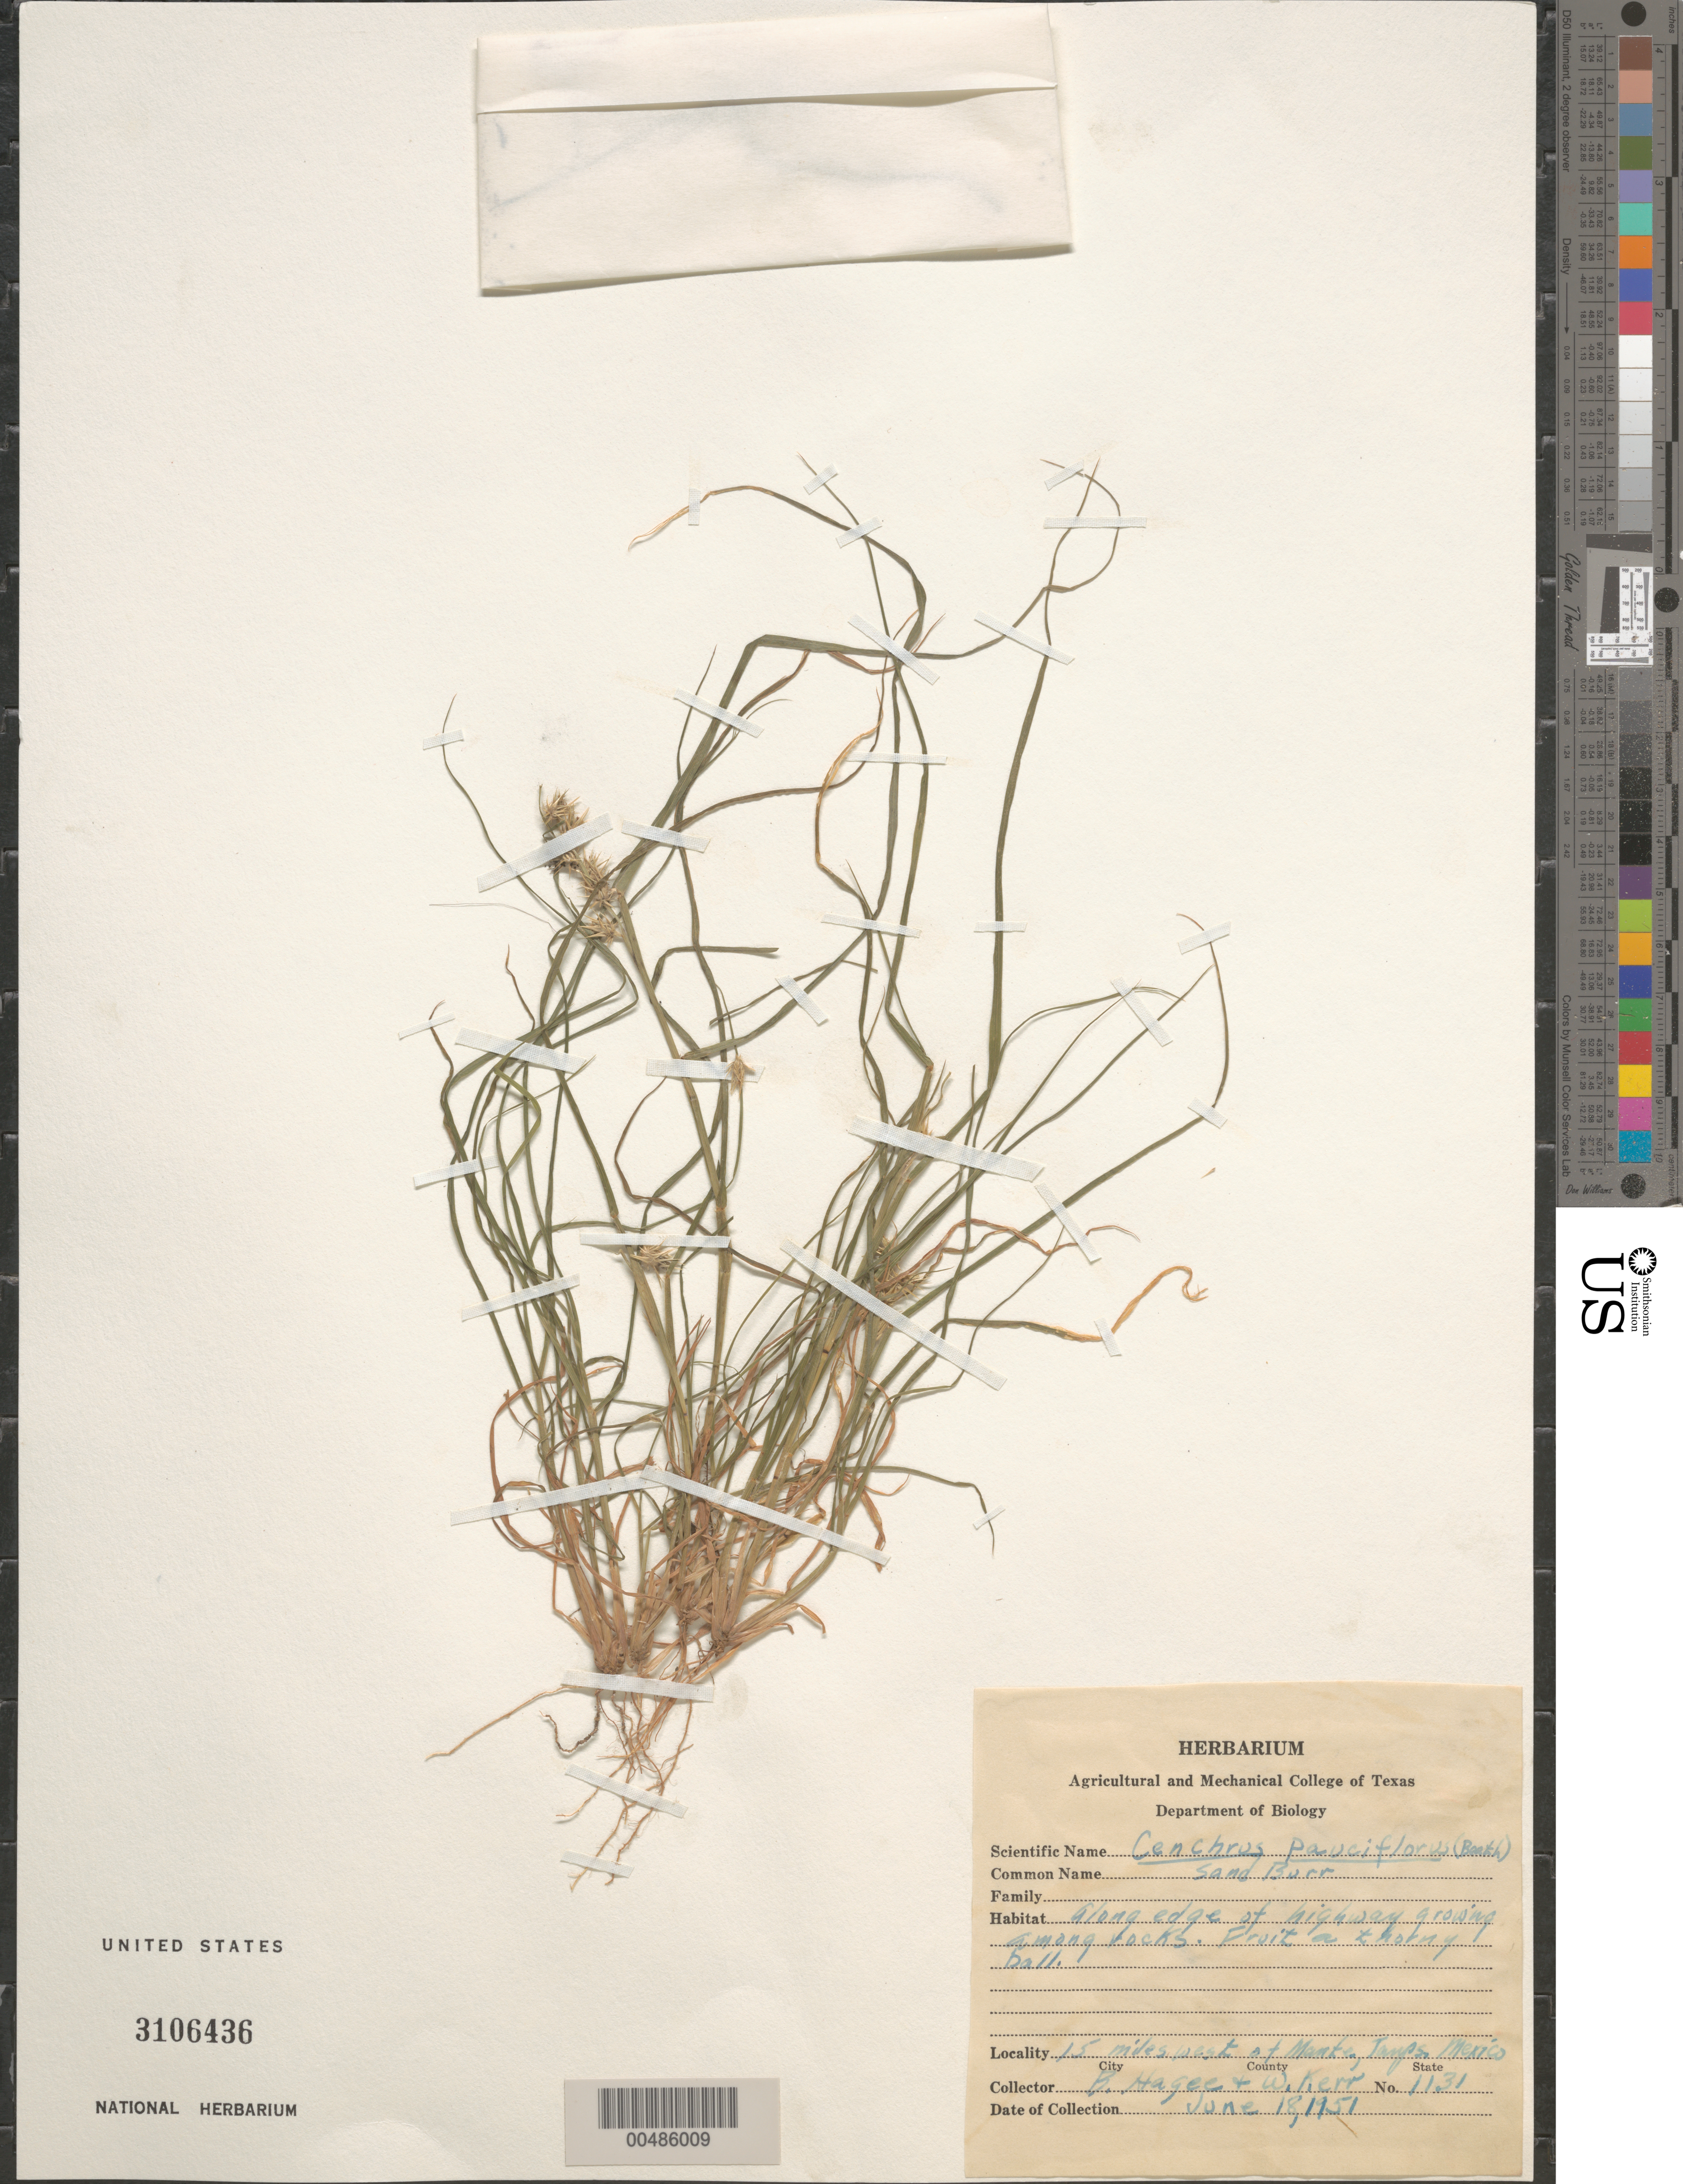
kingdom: Plantae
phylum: Tracheophyta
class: Liliopsida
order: Poales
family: Poaceae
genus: Cenchrus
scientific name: Cenchrus pauciflorus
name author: Benth.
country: Mexico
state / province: Durango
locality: San Ramon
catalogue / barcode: US 3106436